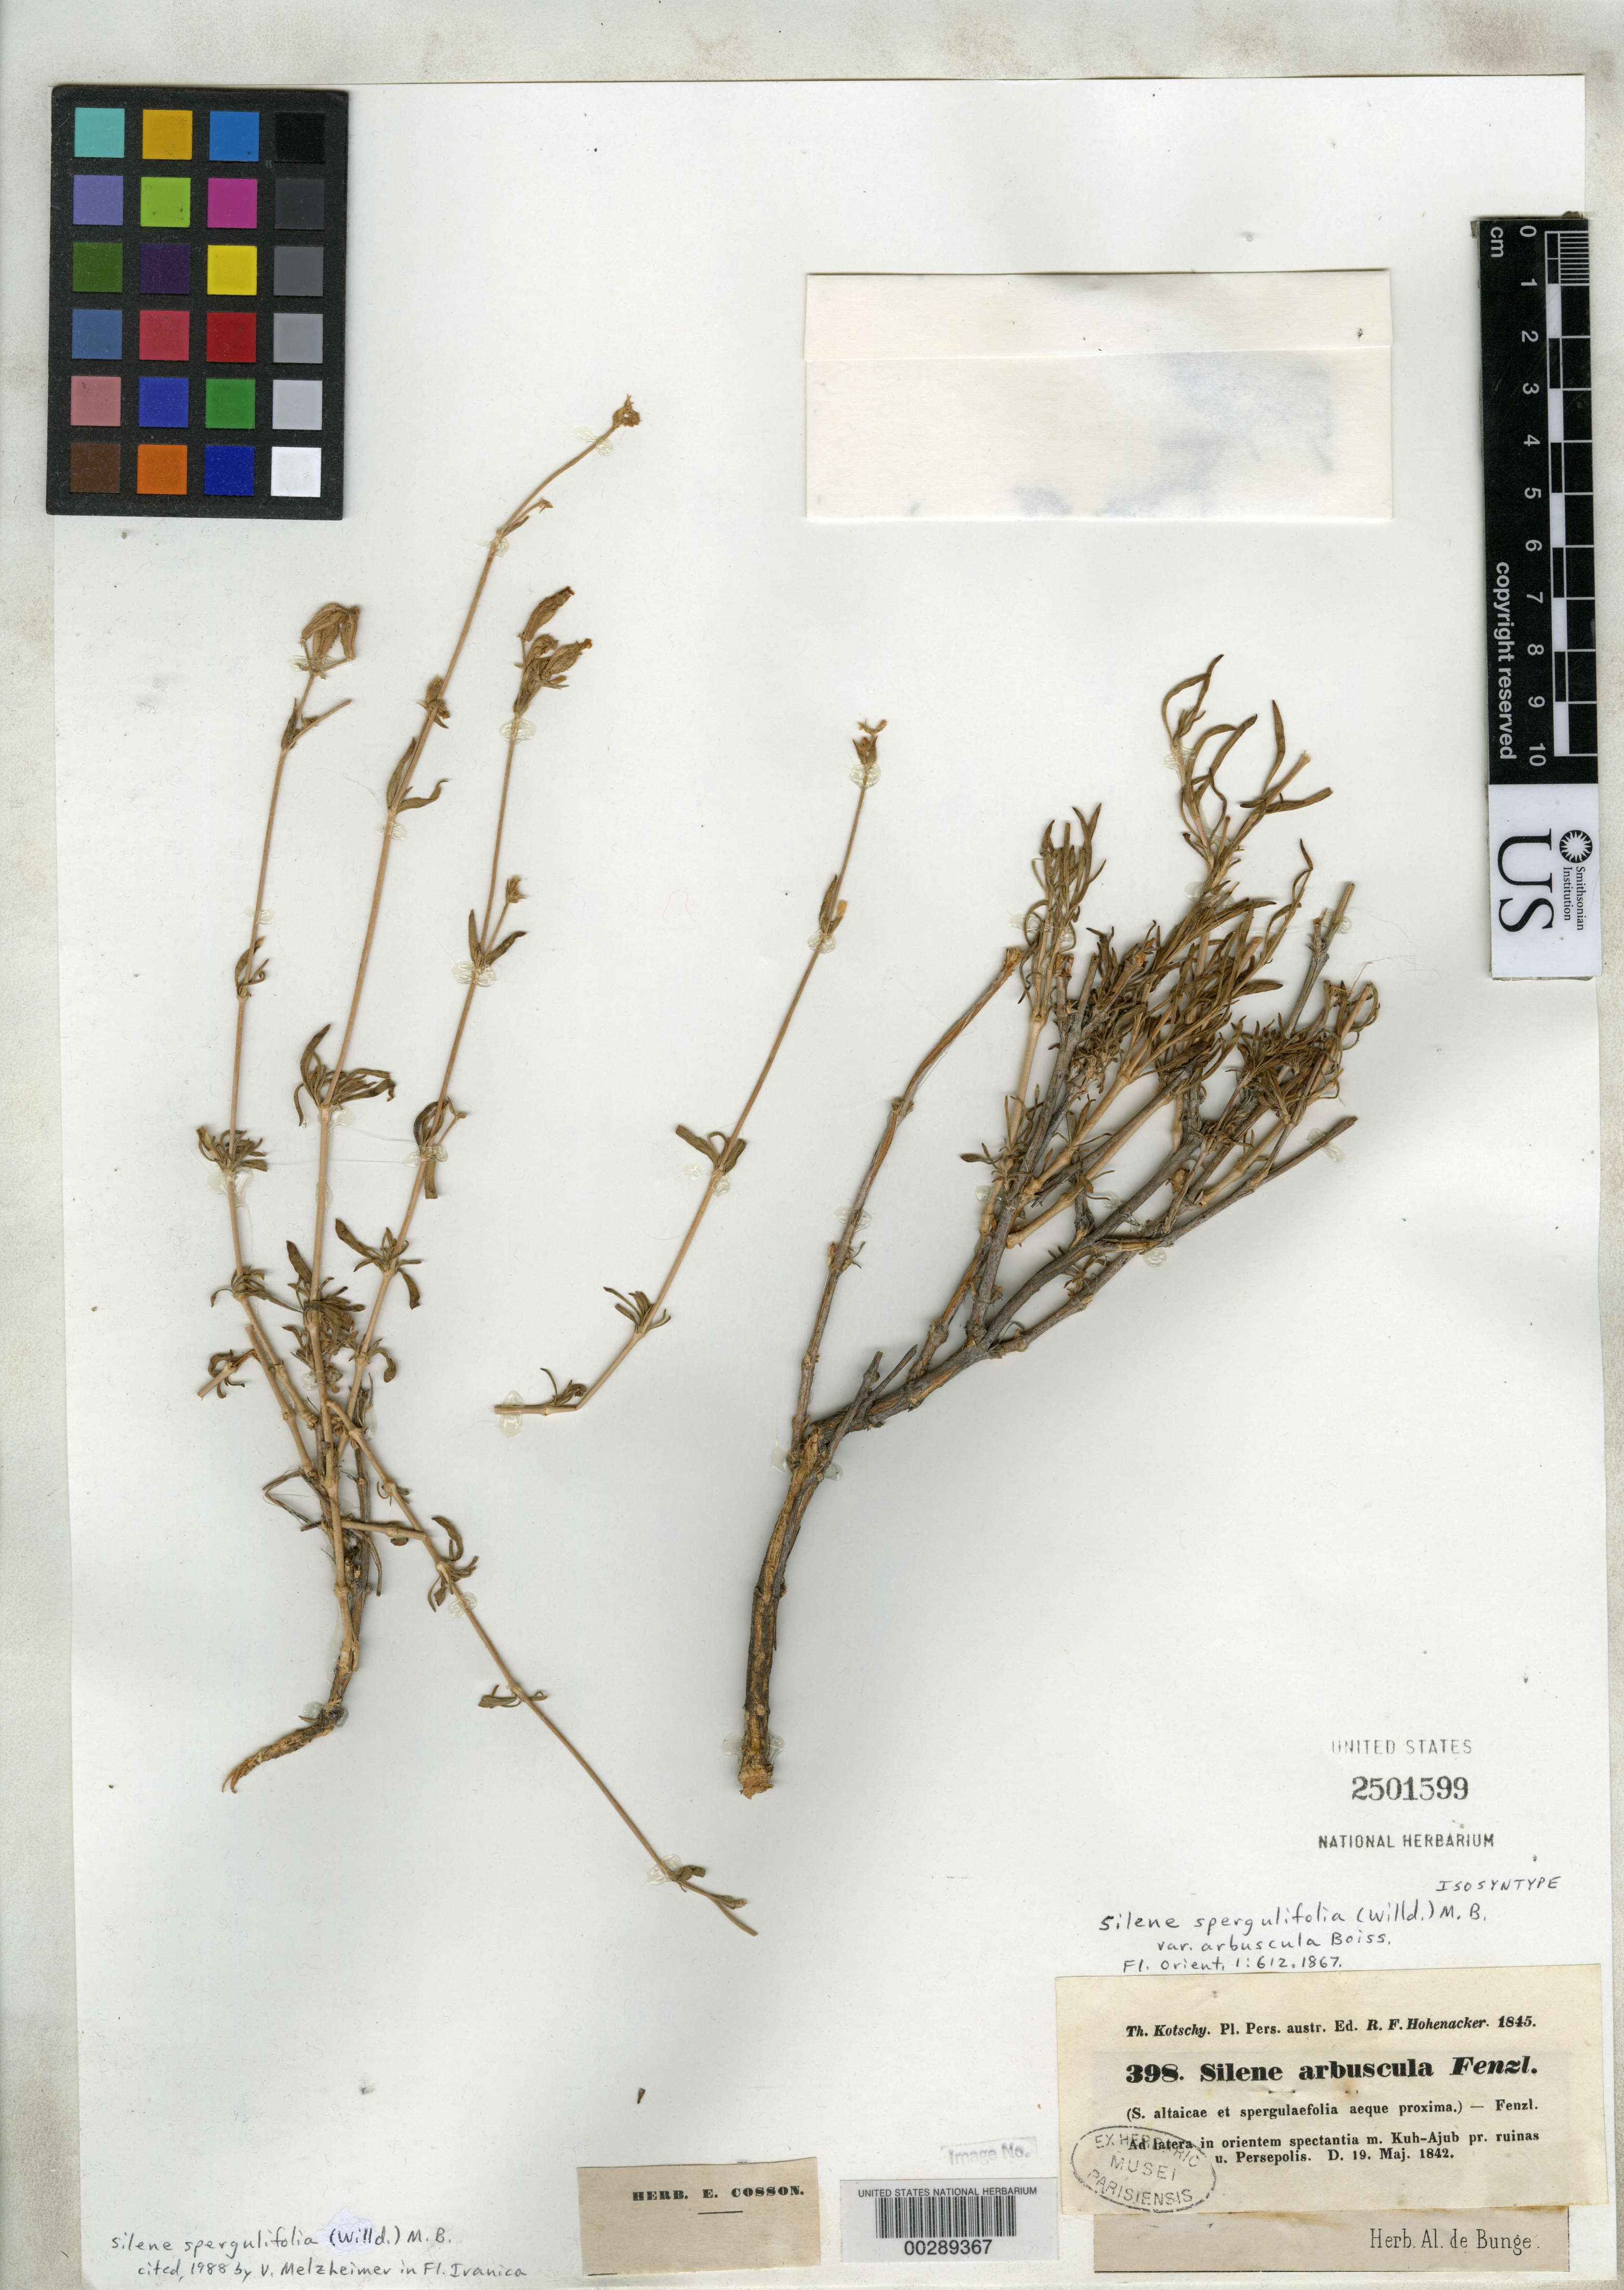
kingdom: Plantae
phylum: Tracheophyta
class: Magnoliopsida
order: Caryophyllales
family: Caryophyllaceae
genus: Silene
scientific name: Silene spergulifolia var. arbuscula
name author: Boiss.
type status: Isosyntype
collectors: K. G. Kotschy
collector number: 398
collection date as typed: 19 May 1842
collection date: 1842-05-19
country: Iran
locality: Eastward toward Ajub Mountain, Persepolis ruins.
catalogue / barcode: US 2501599